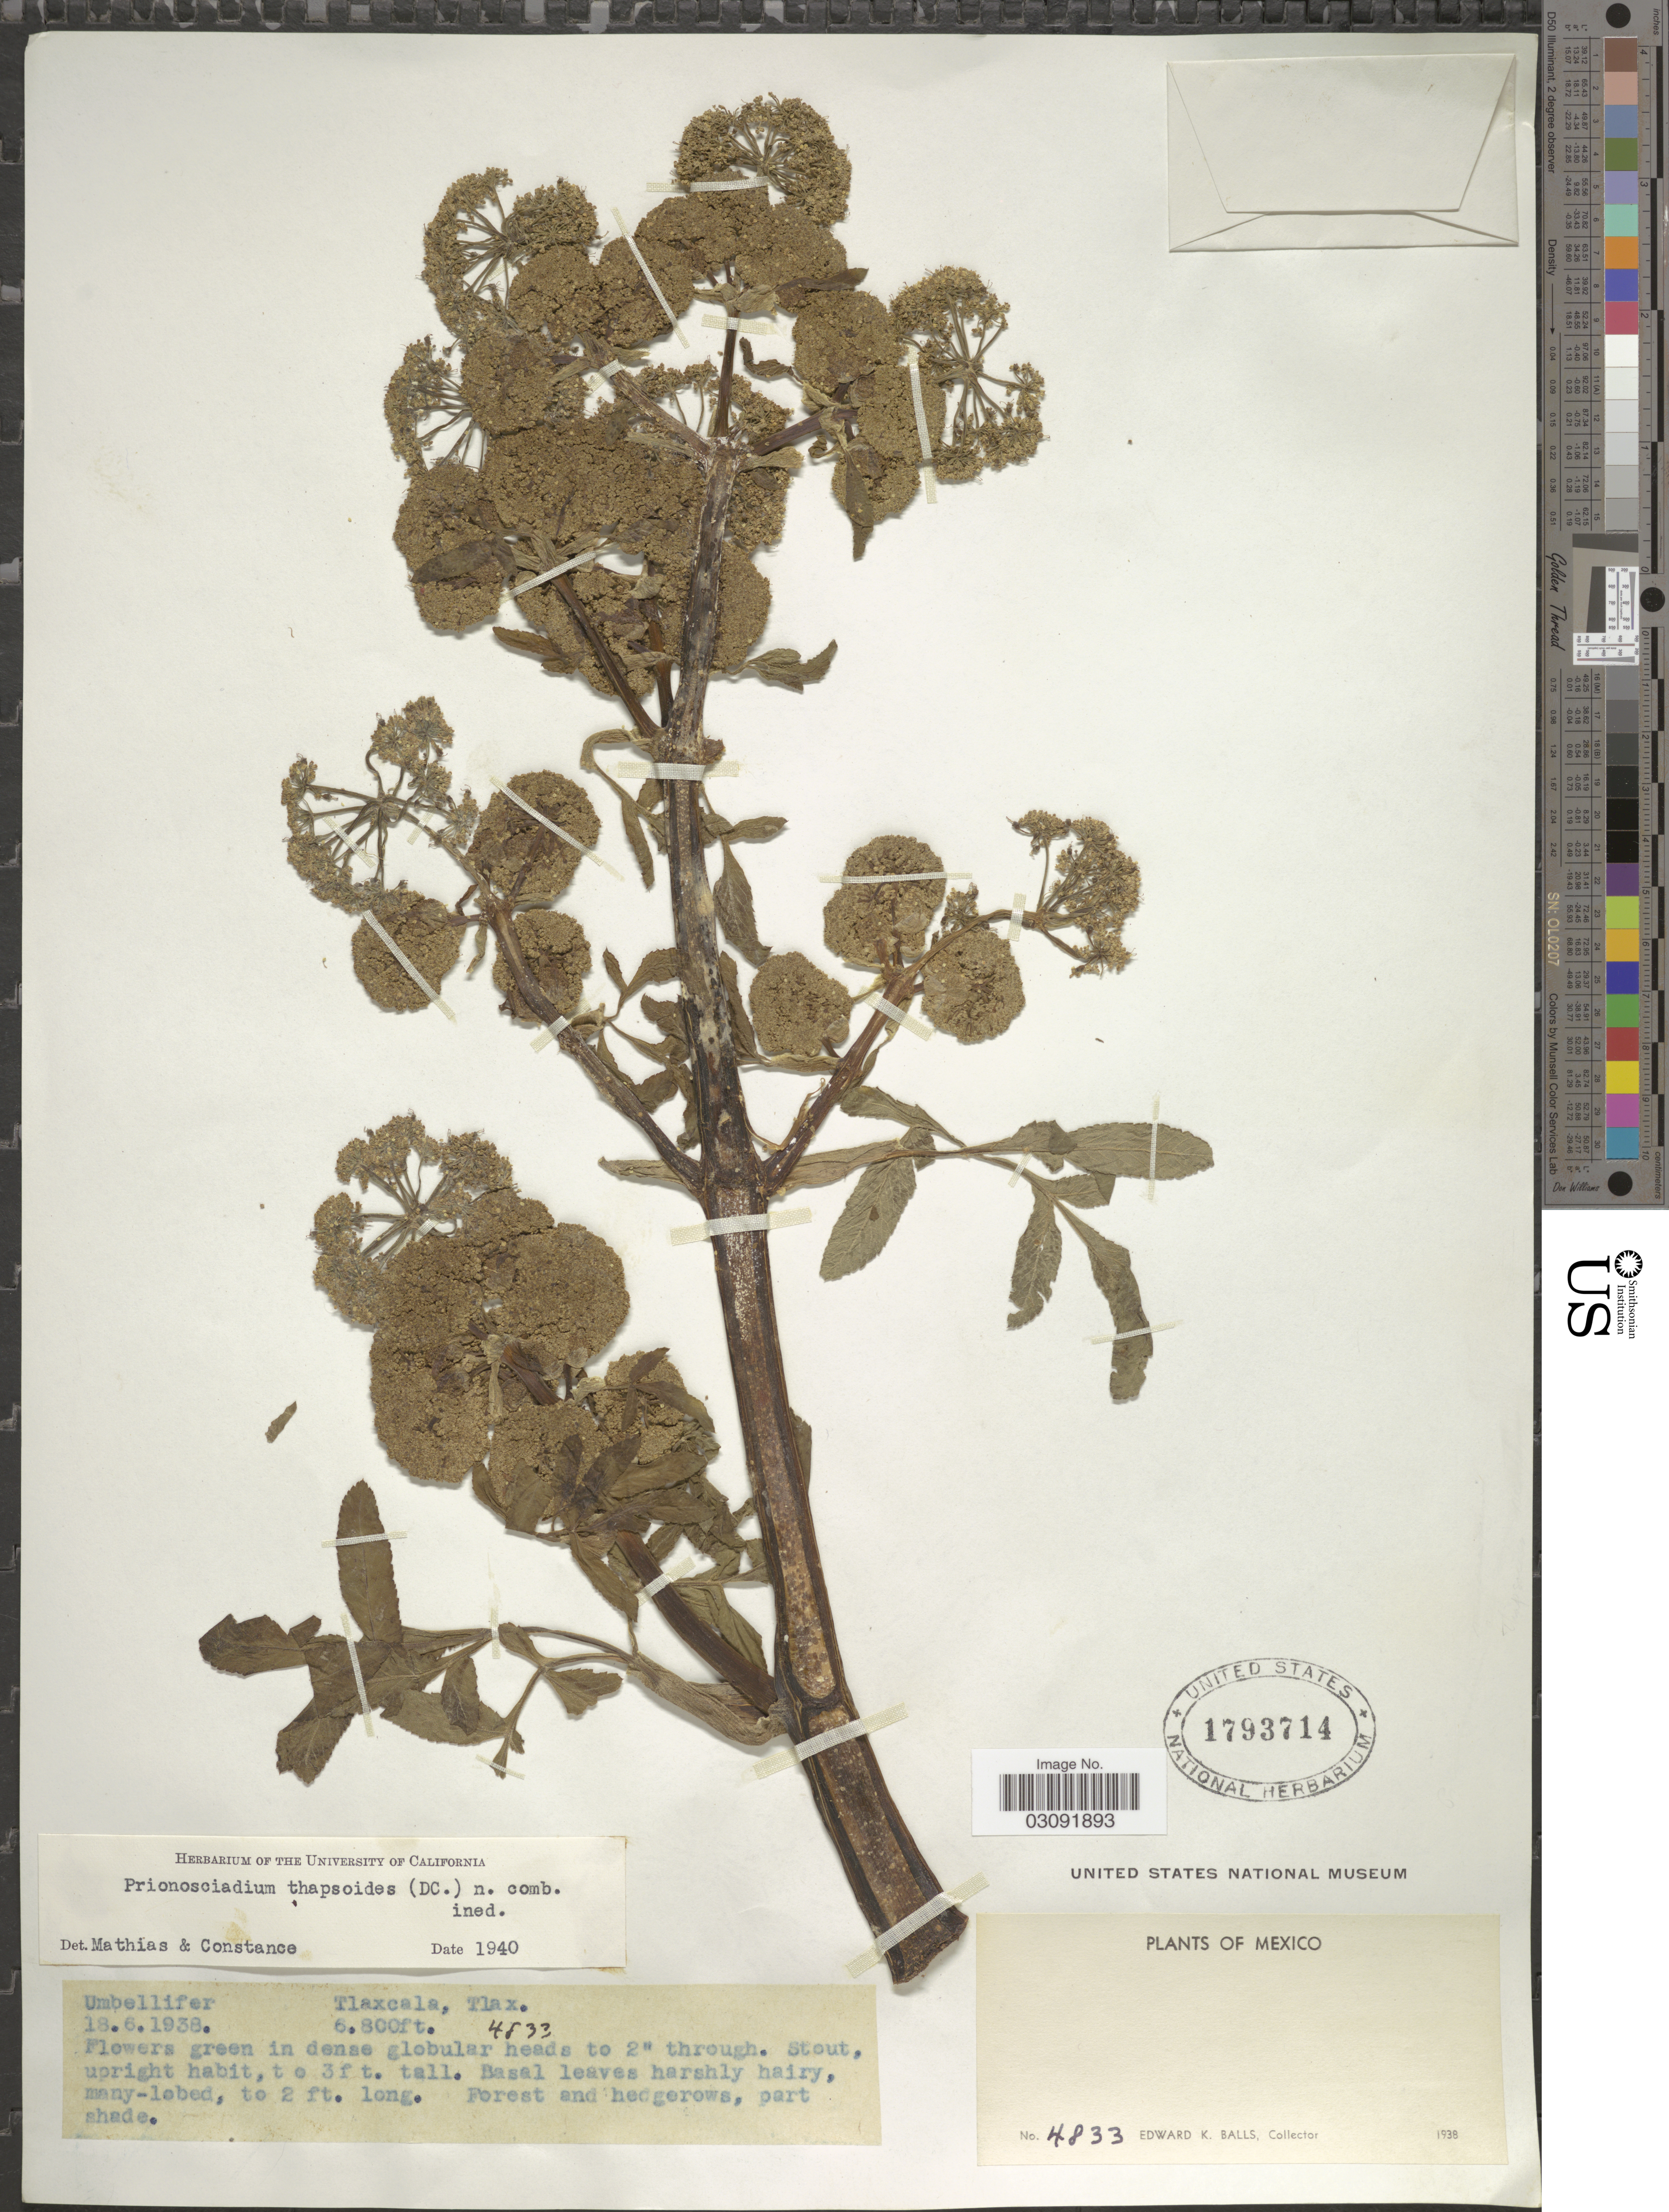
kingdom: Plantae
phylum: Tracheophyta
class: Magnoliopsida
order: Apiales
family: Apiaceae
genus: Prionosciadium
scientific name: Prionosciadium thapsoides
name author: (DC.)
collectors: E. K. Balls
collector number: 4833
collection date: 1938-06-18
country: Mexico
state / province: Tlaxcala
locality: Tlax.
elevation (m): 2073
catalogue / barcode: US 1793714